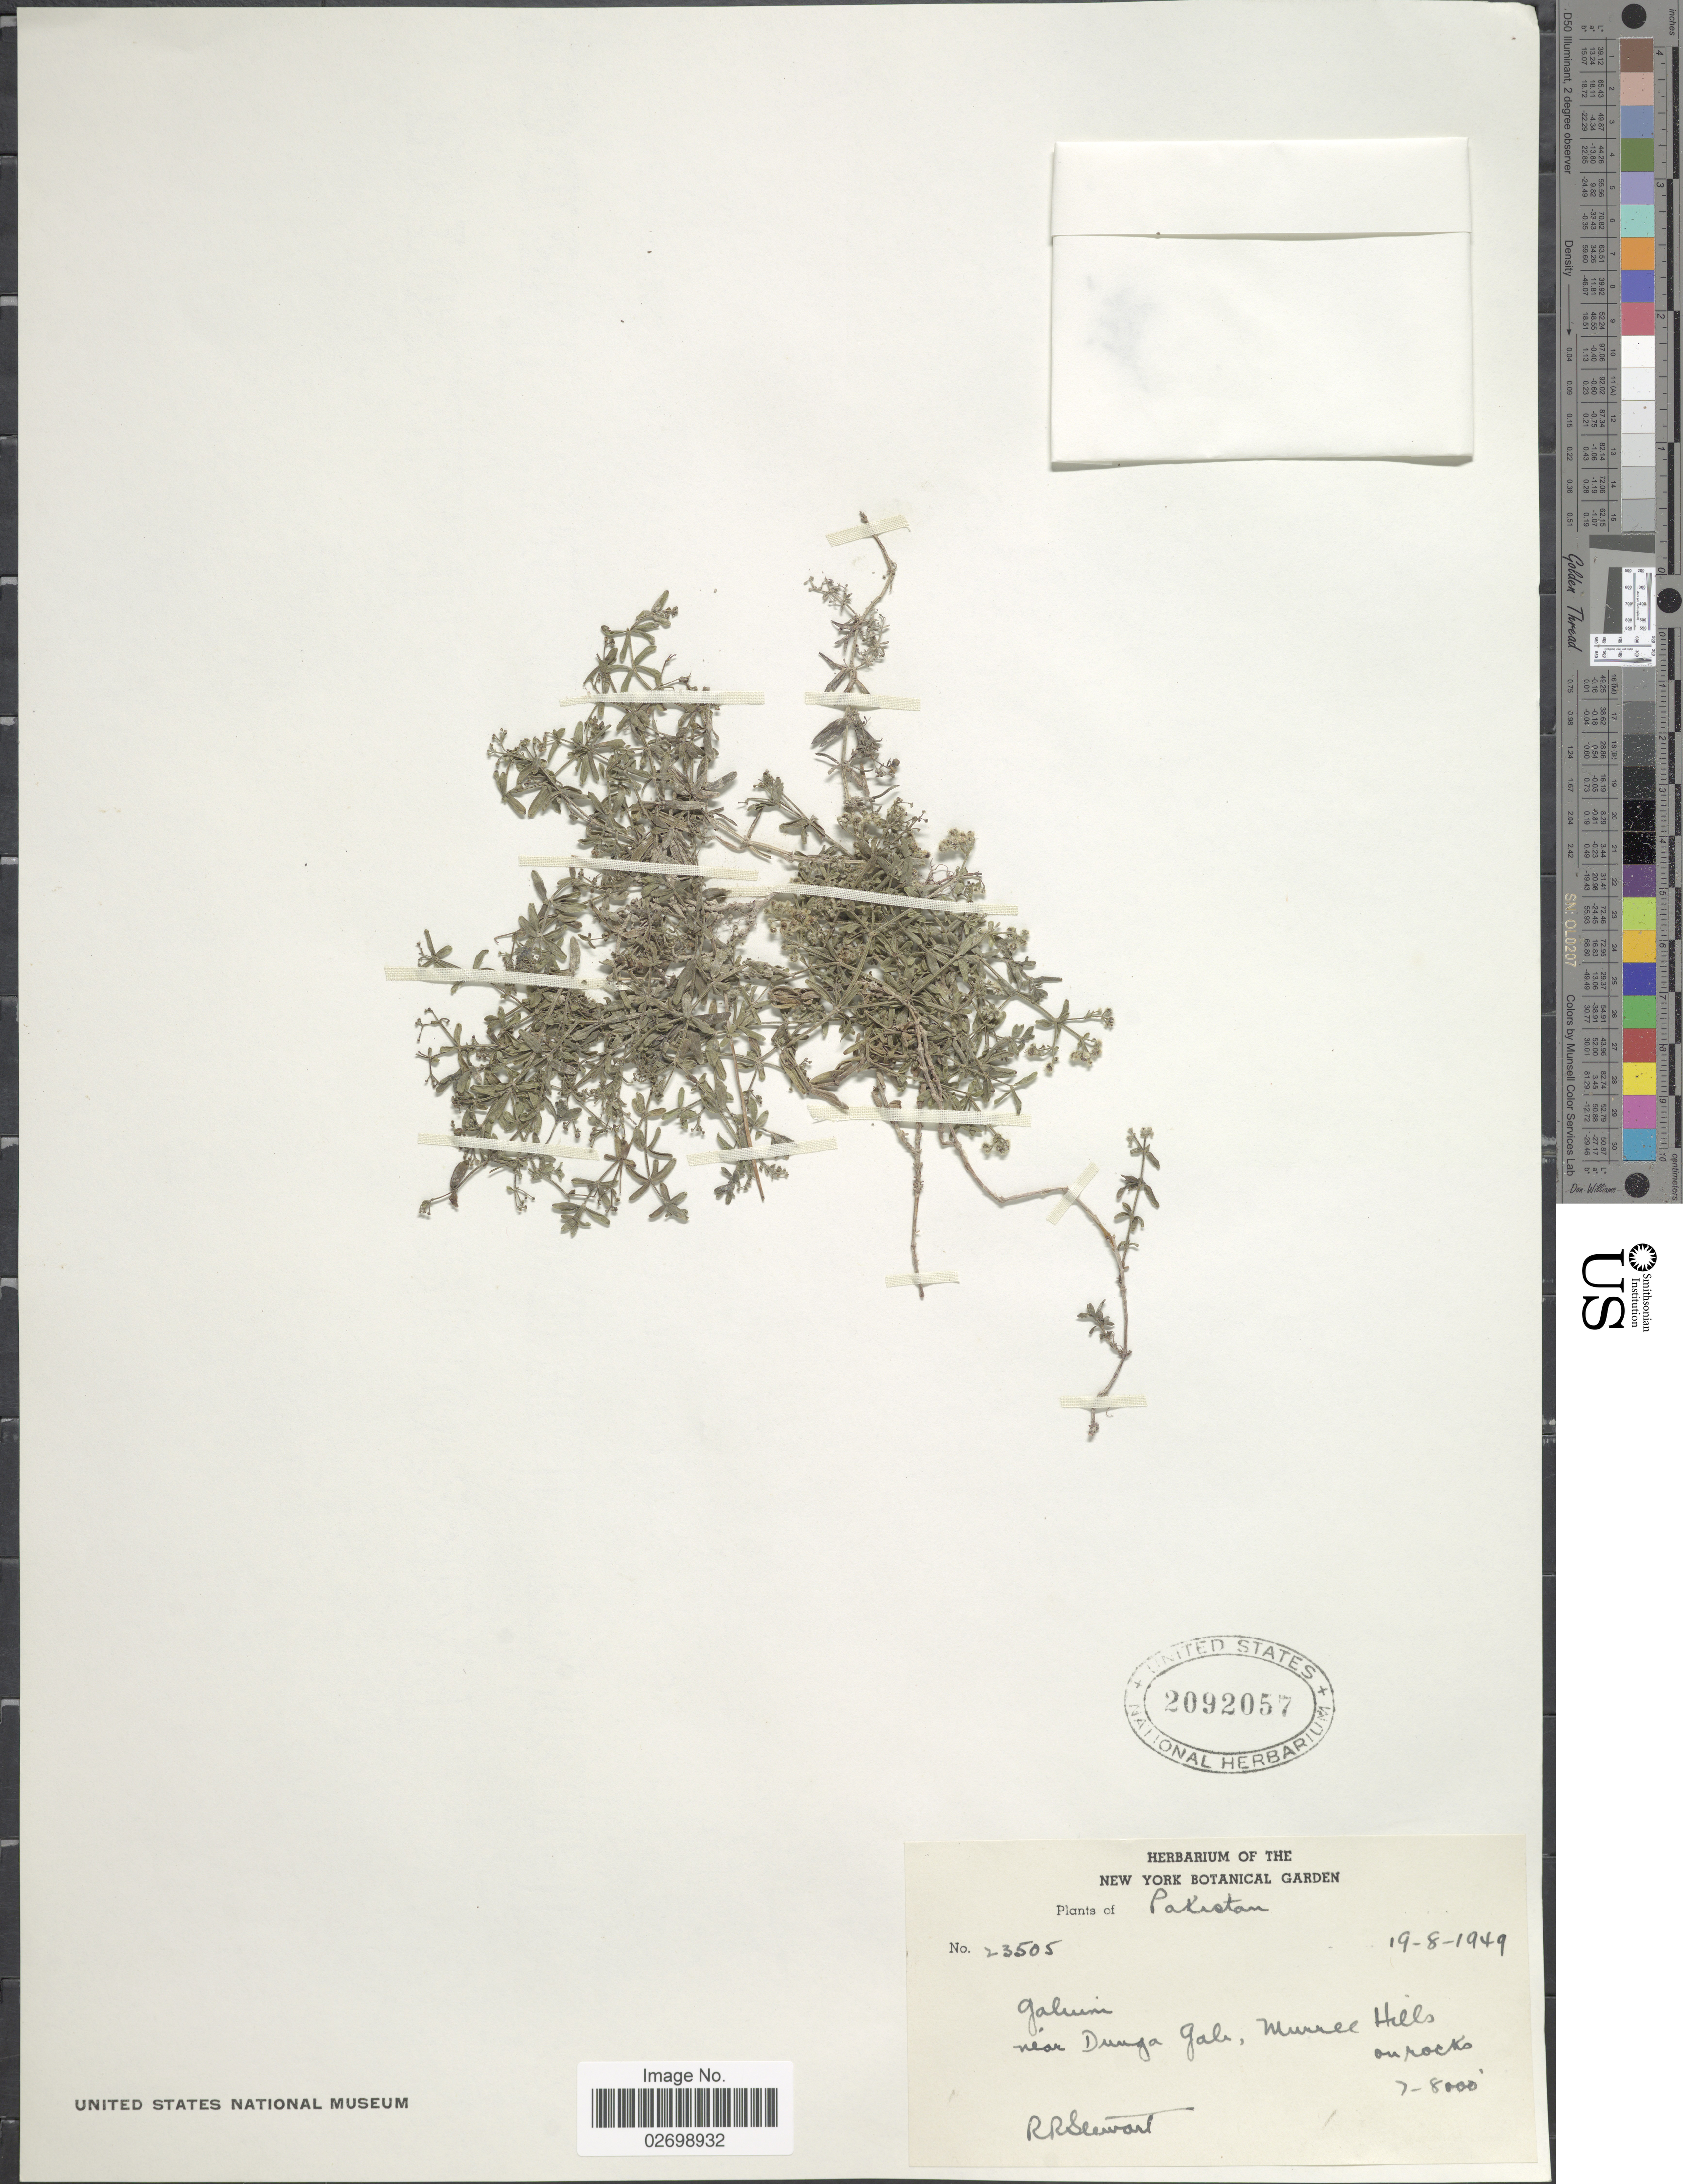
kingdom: Plantae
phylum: Tracheophyta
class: Magnoliopsida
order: Gentianales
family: Rubiaceae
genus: Galium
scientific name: Galium sp.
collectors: R. R. Stewart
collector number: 23505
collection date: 1949-08-19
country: Pakistan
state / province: Punjab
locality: Near Dunga Gali, Murree Hills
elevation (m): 2134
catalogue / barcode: US 2092057